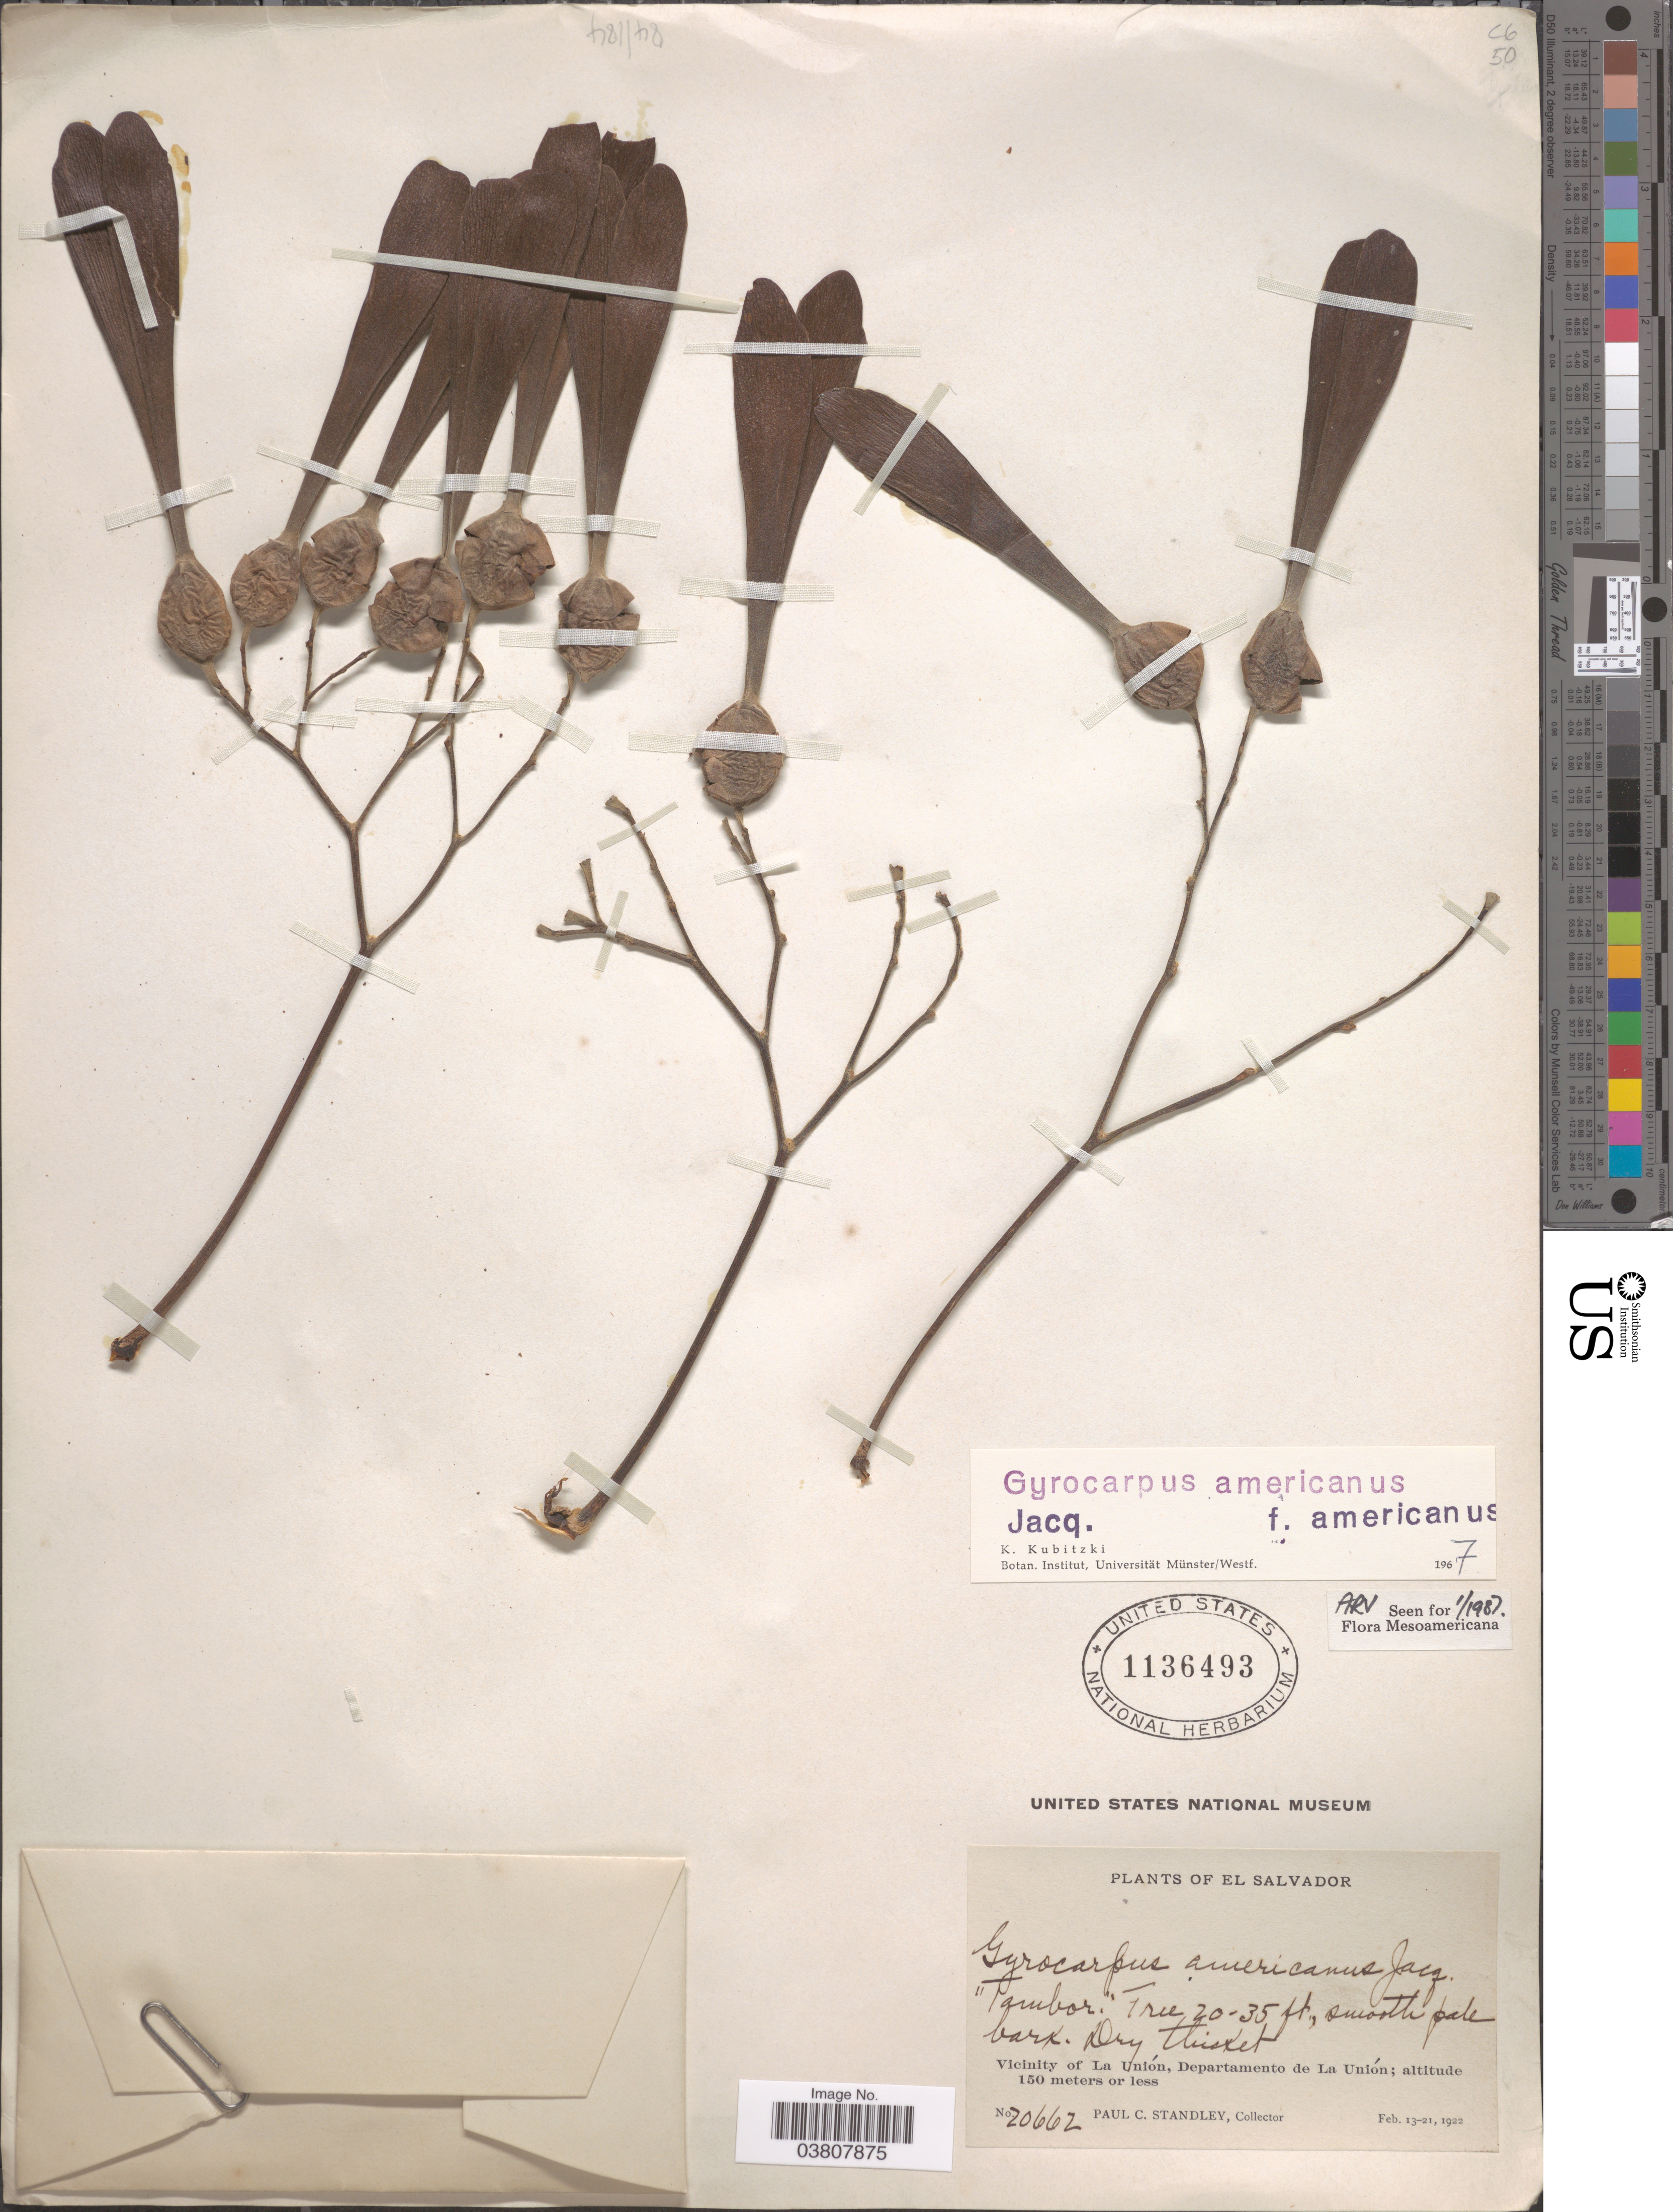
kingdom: Plantae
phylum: Tracheophyta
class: Magnoliopsida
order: Laurales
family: Hernandiaceae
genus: Gyrocarpus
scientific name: Gyrocarpus americanus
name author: Jacq.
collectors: P. C. Standley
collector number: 20662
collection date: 1922-02-13/1922-02-21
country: El Salvador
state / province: La Union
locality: Vicinity of La Unión, Departamento de La Unión.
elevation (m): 150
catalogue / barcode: US 1136493